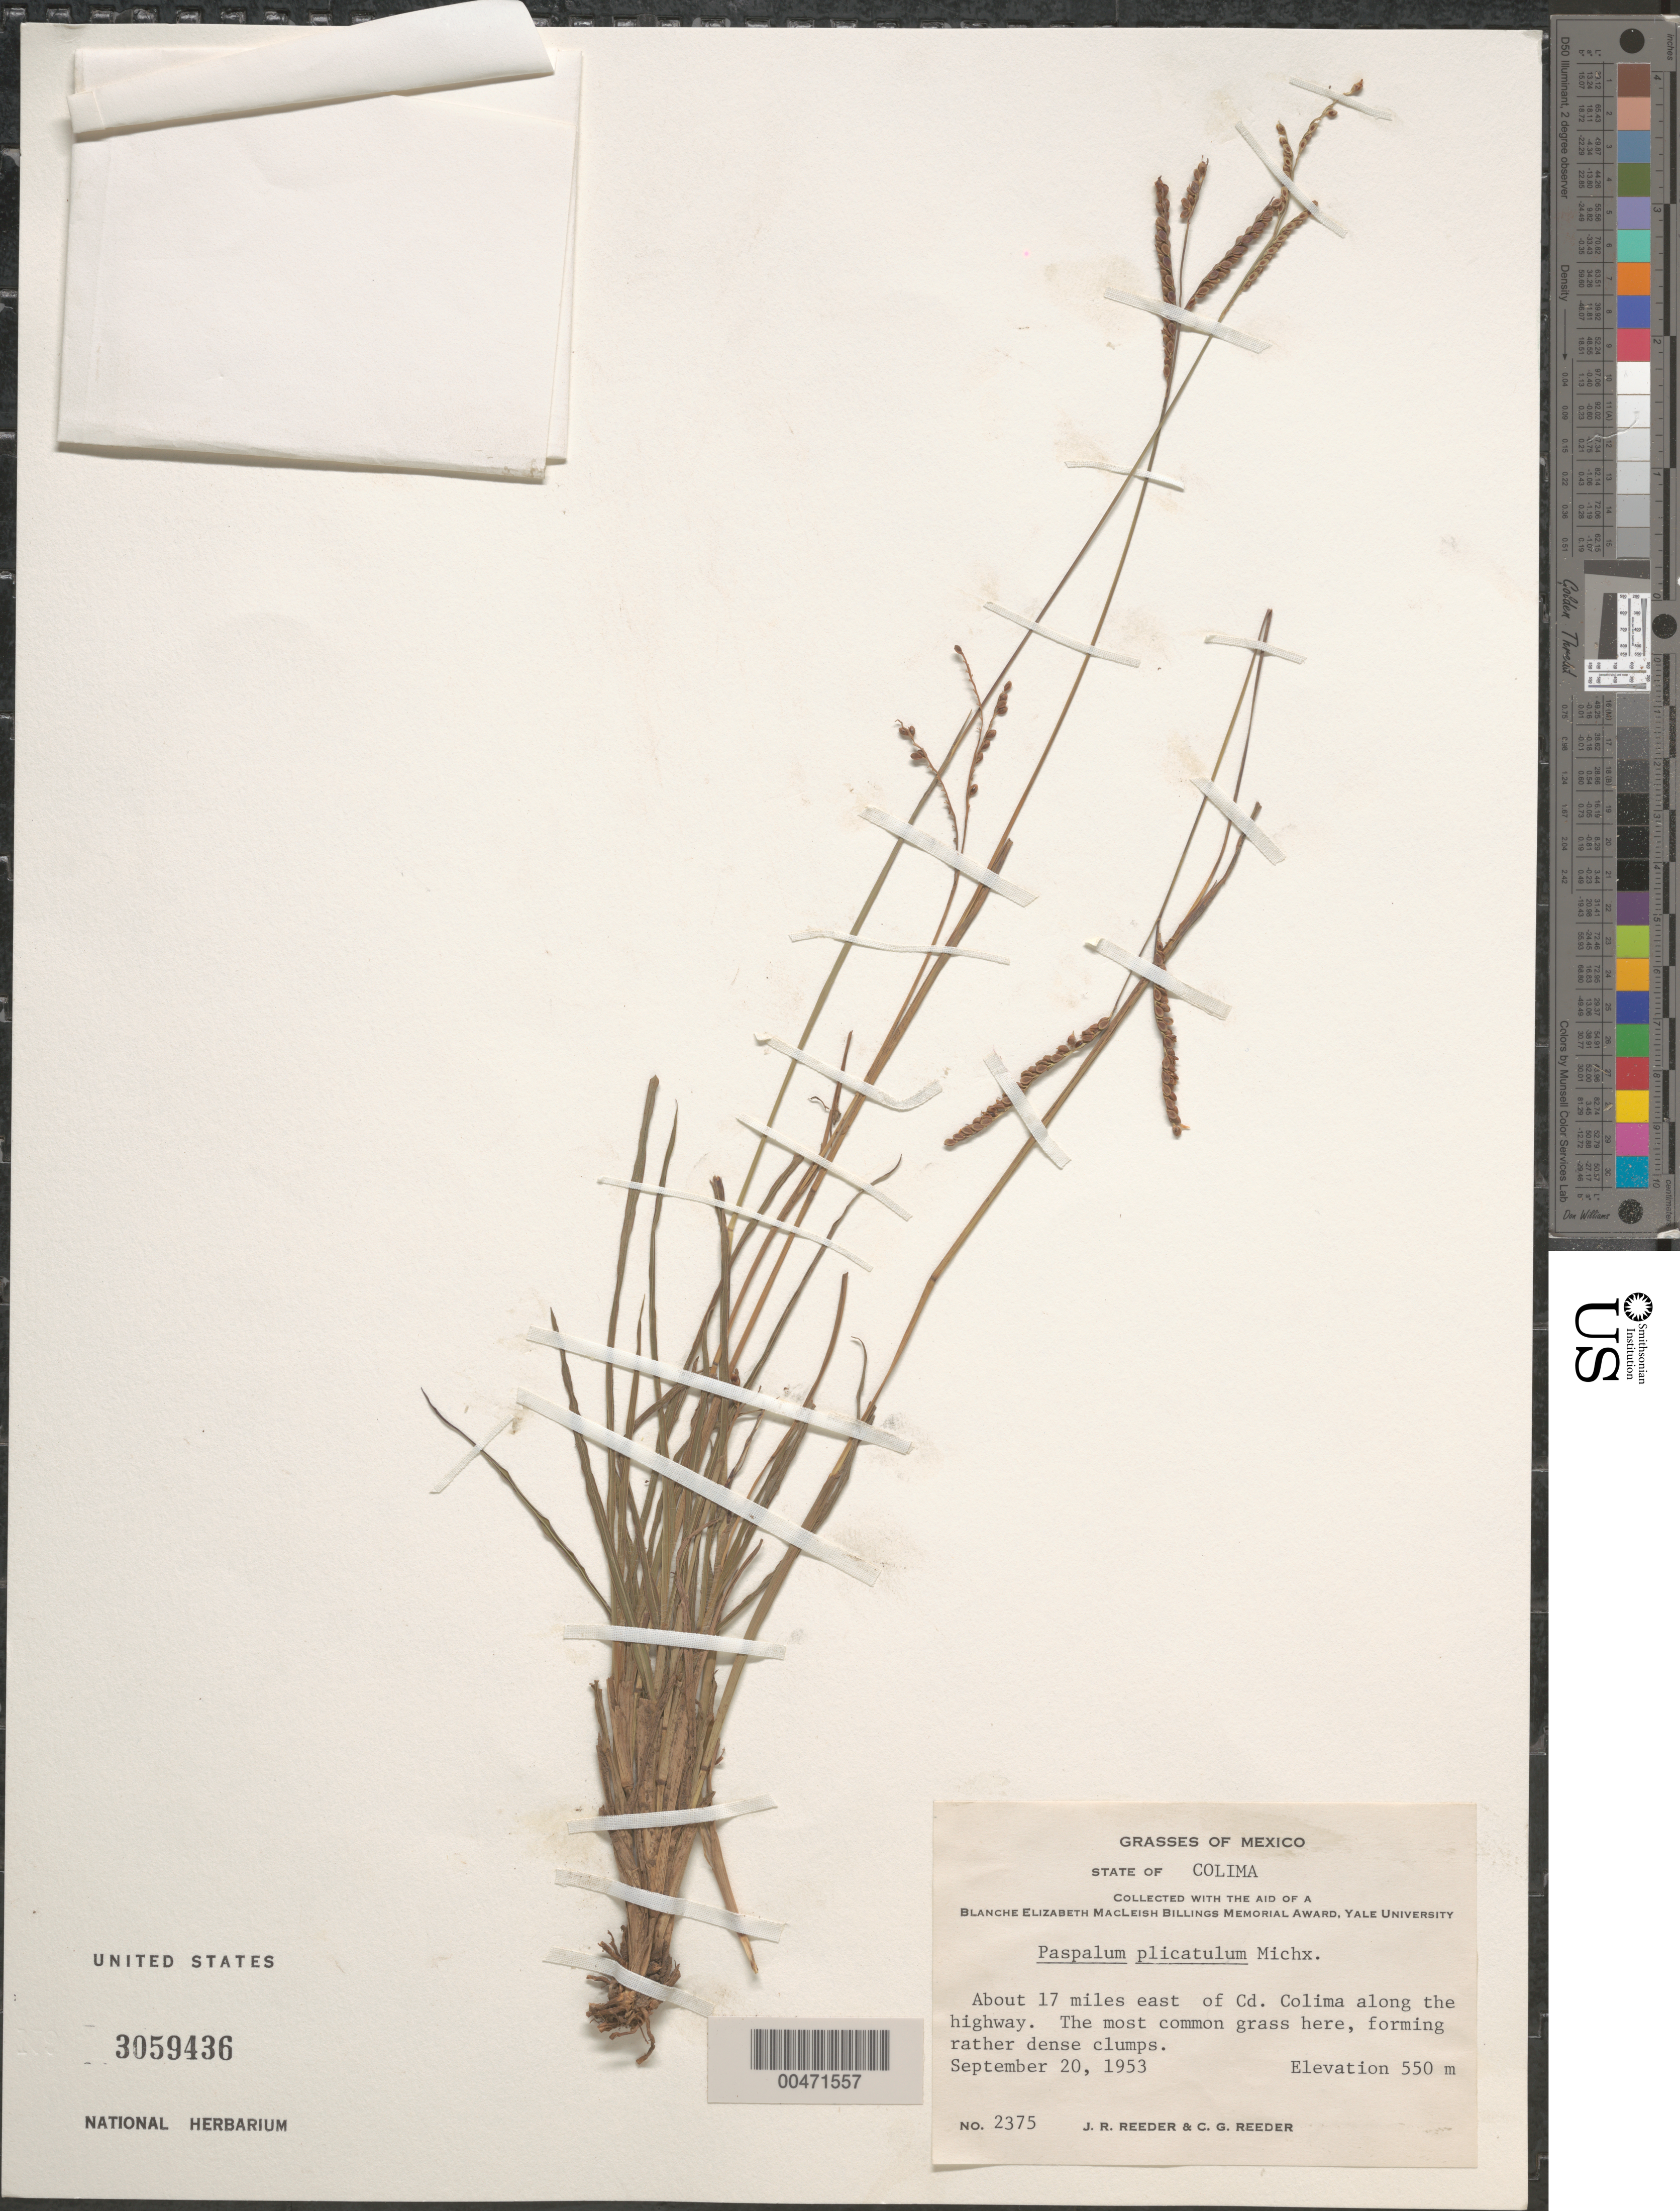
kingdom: Plantae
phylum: Tracheophyta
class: Liliopsida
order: Poales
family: Poaceae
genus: Paspalum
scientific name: Paspalum plicatulum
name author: Michx.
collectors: J. R. Reeder & C. G. Reeder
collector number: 2375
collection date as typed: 20 Sep 1953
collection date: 1953-09-20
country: Mexico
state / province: Colima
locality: About 17 mi E of Cd. Colima along the hwy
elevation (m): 550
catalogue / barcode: US 3059436